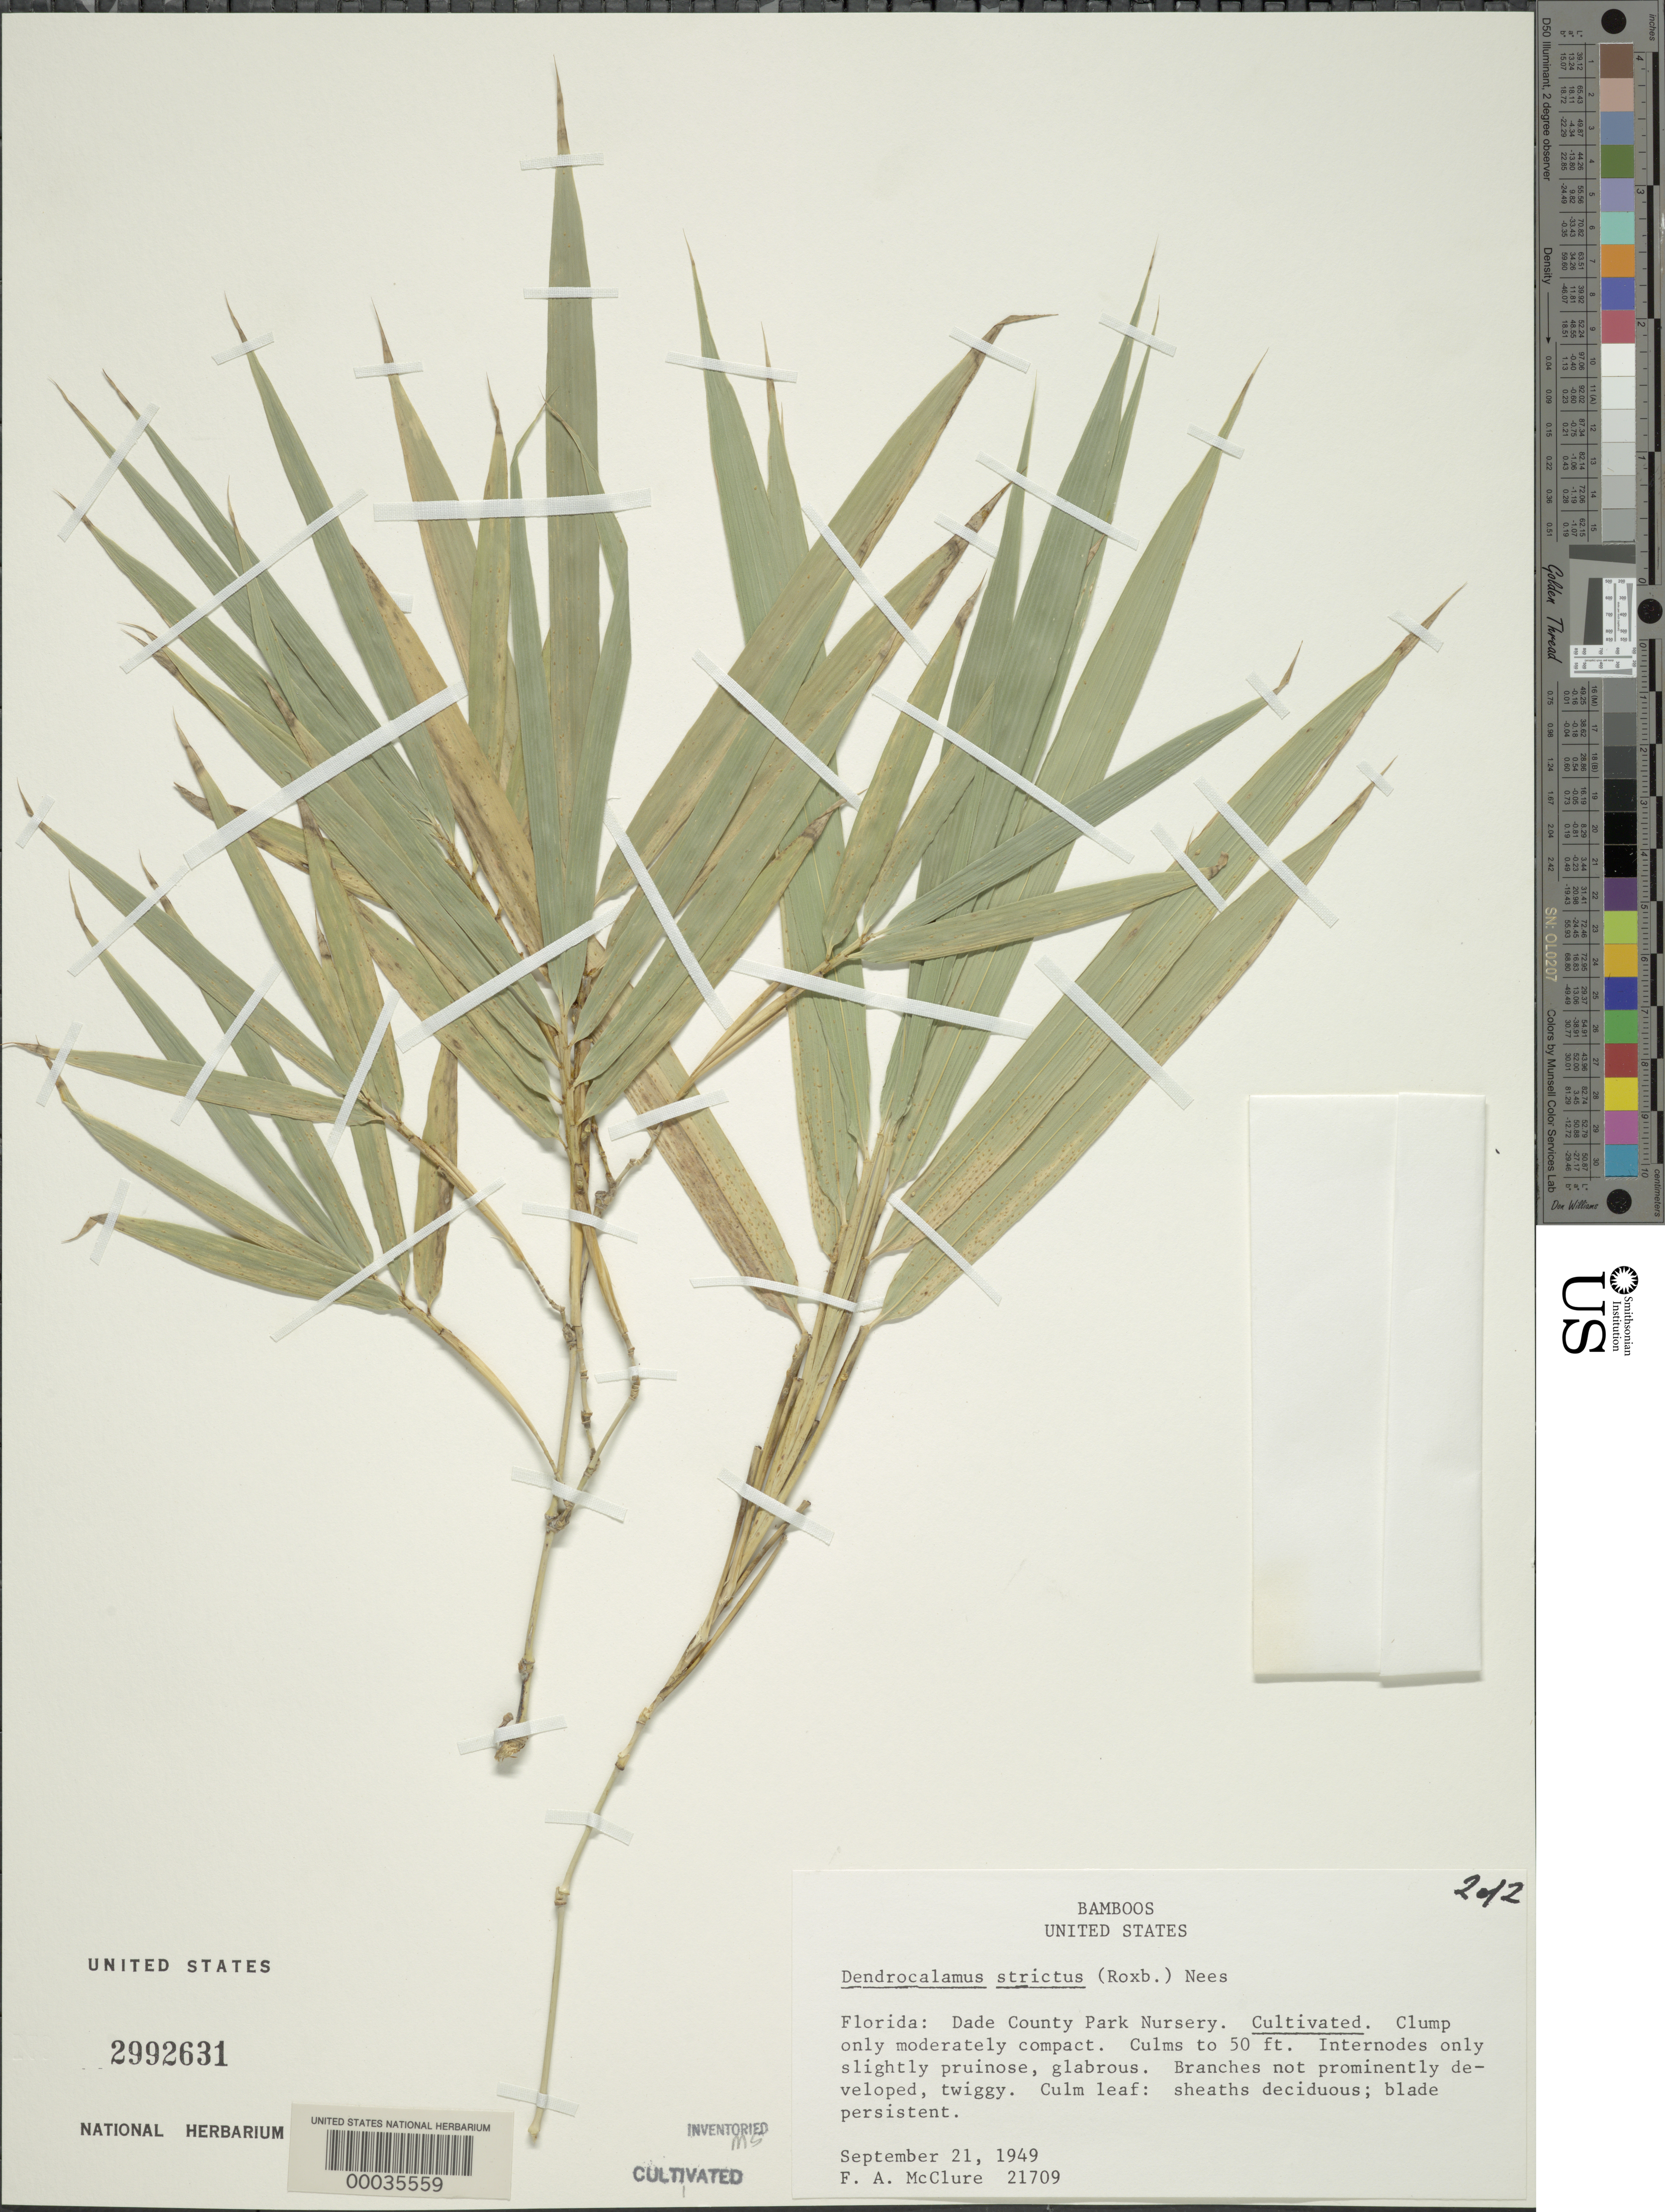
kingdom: Plantae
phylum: Tracheophyta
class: Liliopsida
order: Poales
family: Poaceae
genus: Dendrocalamus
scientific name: Dendrocalamus strictus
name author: (Roxb.) Nees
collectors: F. A. McClure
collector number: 21709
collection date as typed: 21 Sep 1949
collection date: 1949-09-21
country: United States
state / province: Florida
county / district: Dade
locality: Dade county park nursery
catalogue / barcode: US 2992631